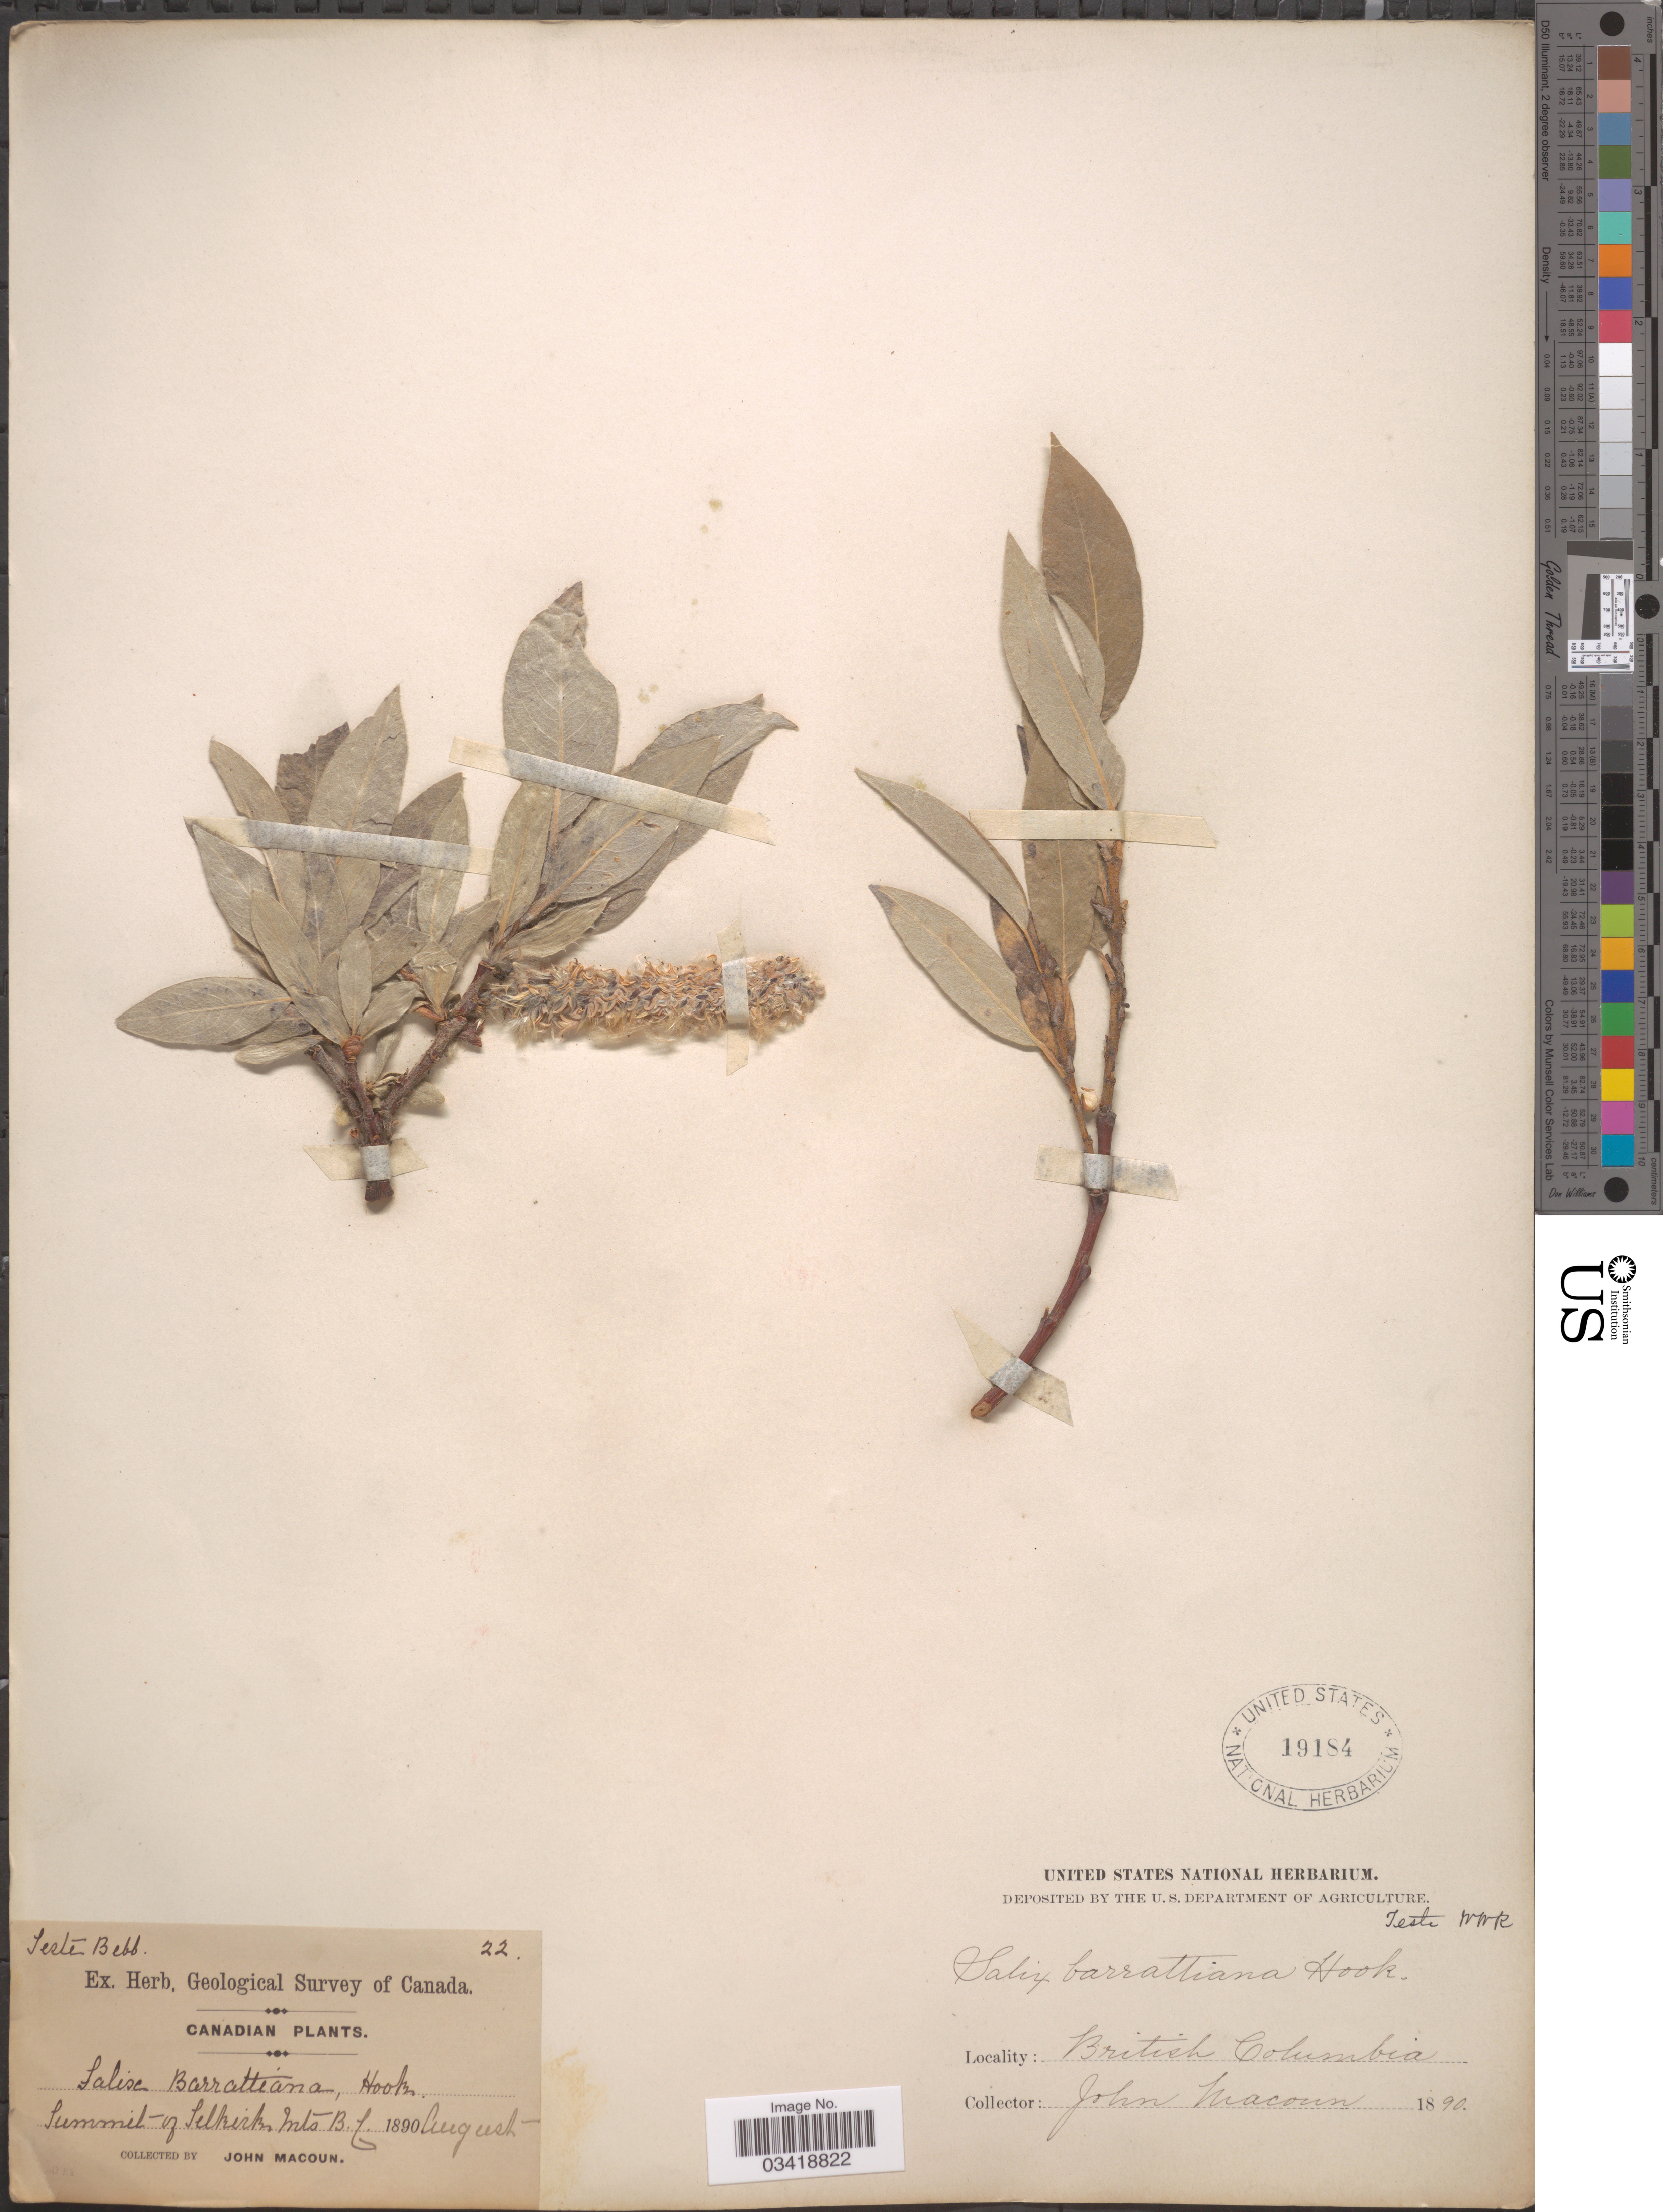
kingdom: Plantae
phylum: Tracheophyta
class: Magnoliopsida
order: Malpighiales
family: Salicaceae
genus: Salix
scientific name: Salix barrattiana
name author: Hook.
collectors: J. Macoun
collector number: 22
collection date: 1890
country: Canada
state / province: British Columbia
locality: Summit of Selkirk Mts.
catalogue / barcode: US 19184